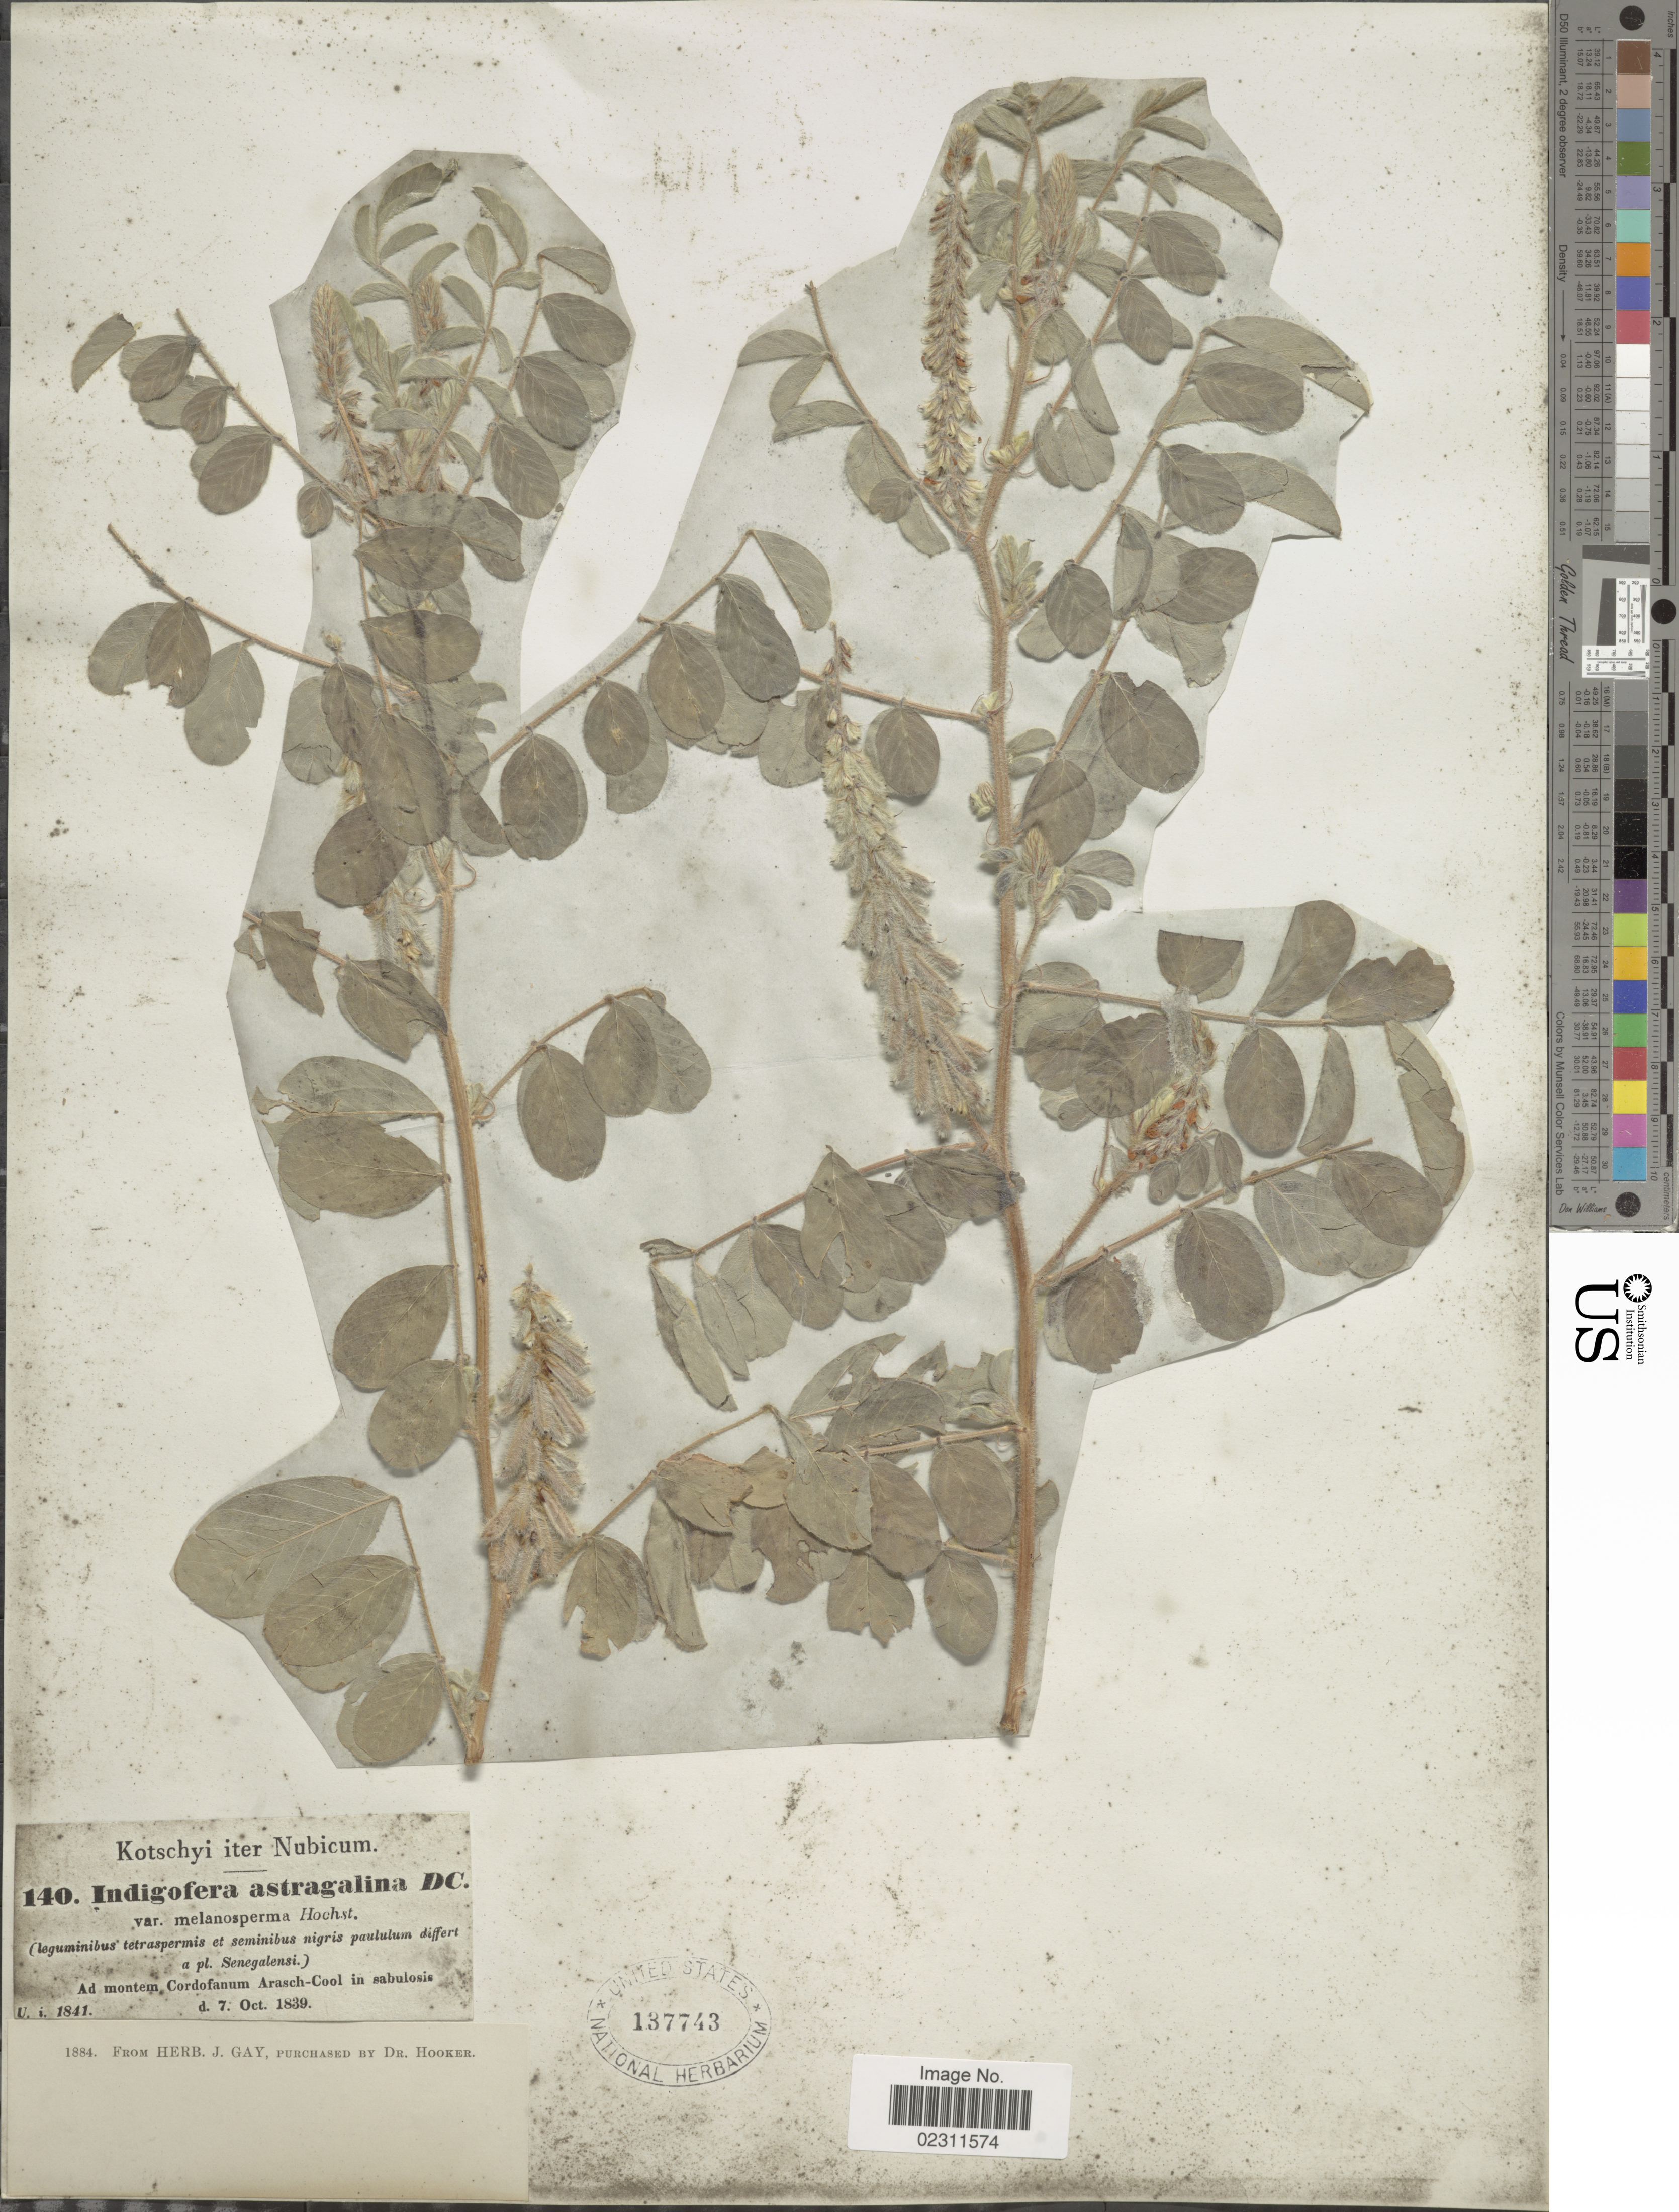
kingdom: Plantae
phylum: Tracheophyta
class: Magnoliopsida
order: Fabales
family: Fabaceae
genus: Indigofera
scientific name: Indigofera astrogalina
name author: DC.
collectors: -. Kotschyi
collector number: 140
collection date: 1839-10-07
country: Senegal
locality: Nubicum, pl. Senegalensi, ad montem Cordofanum Arasch-Cool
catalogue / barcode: US 137743